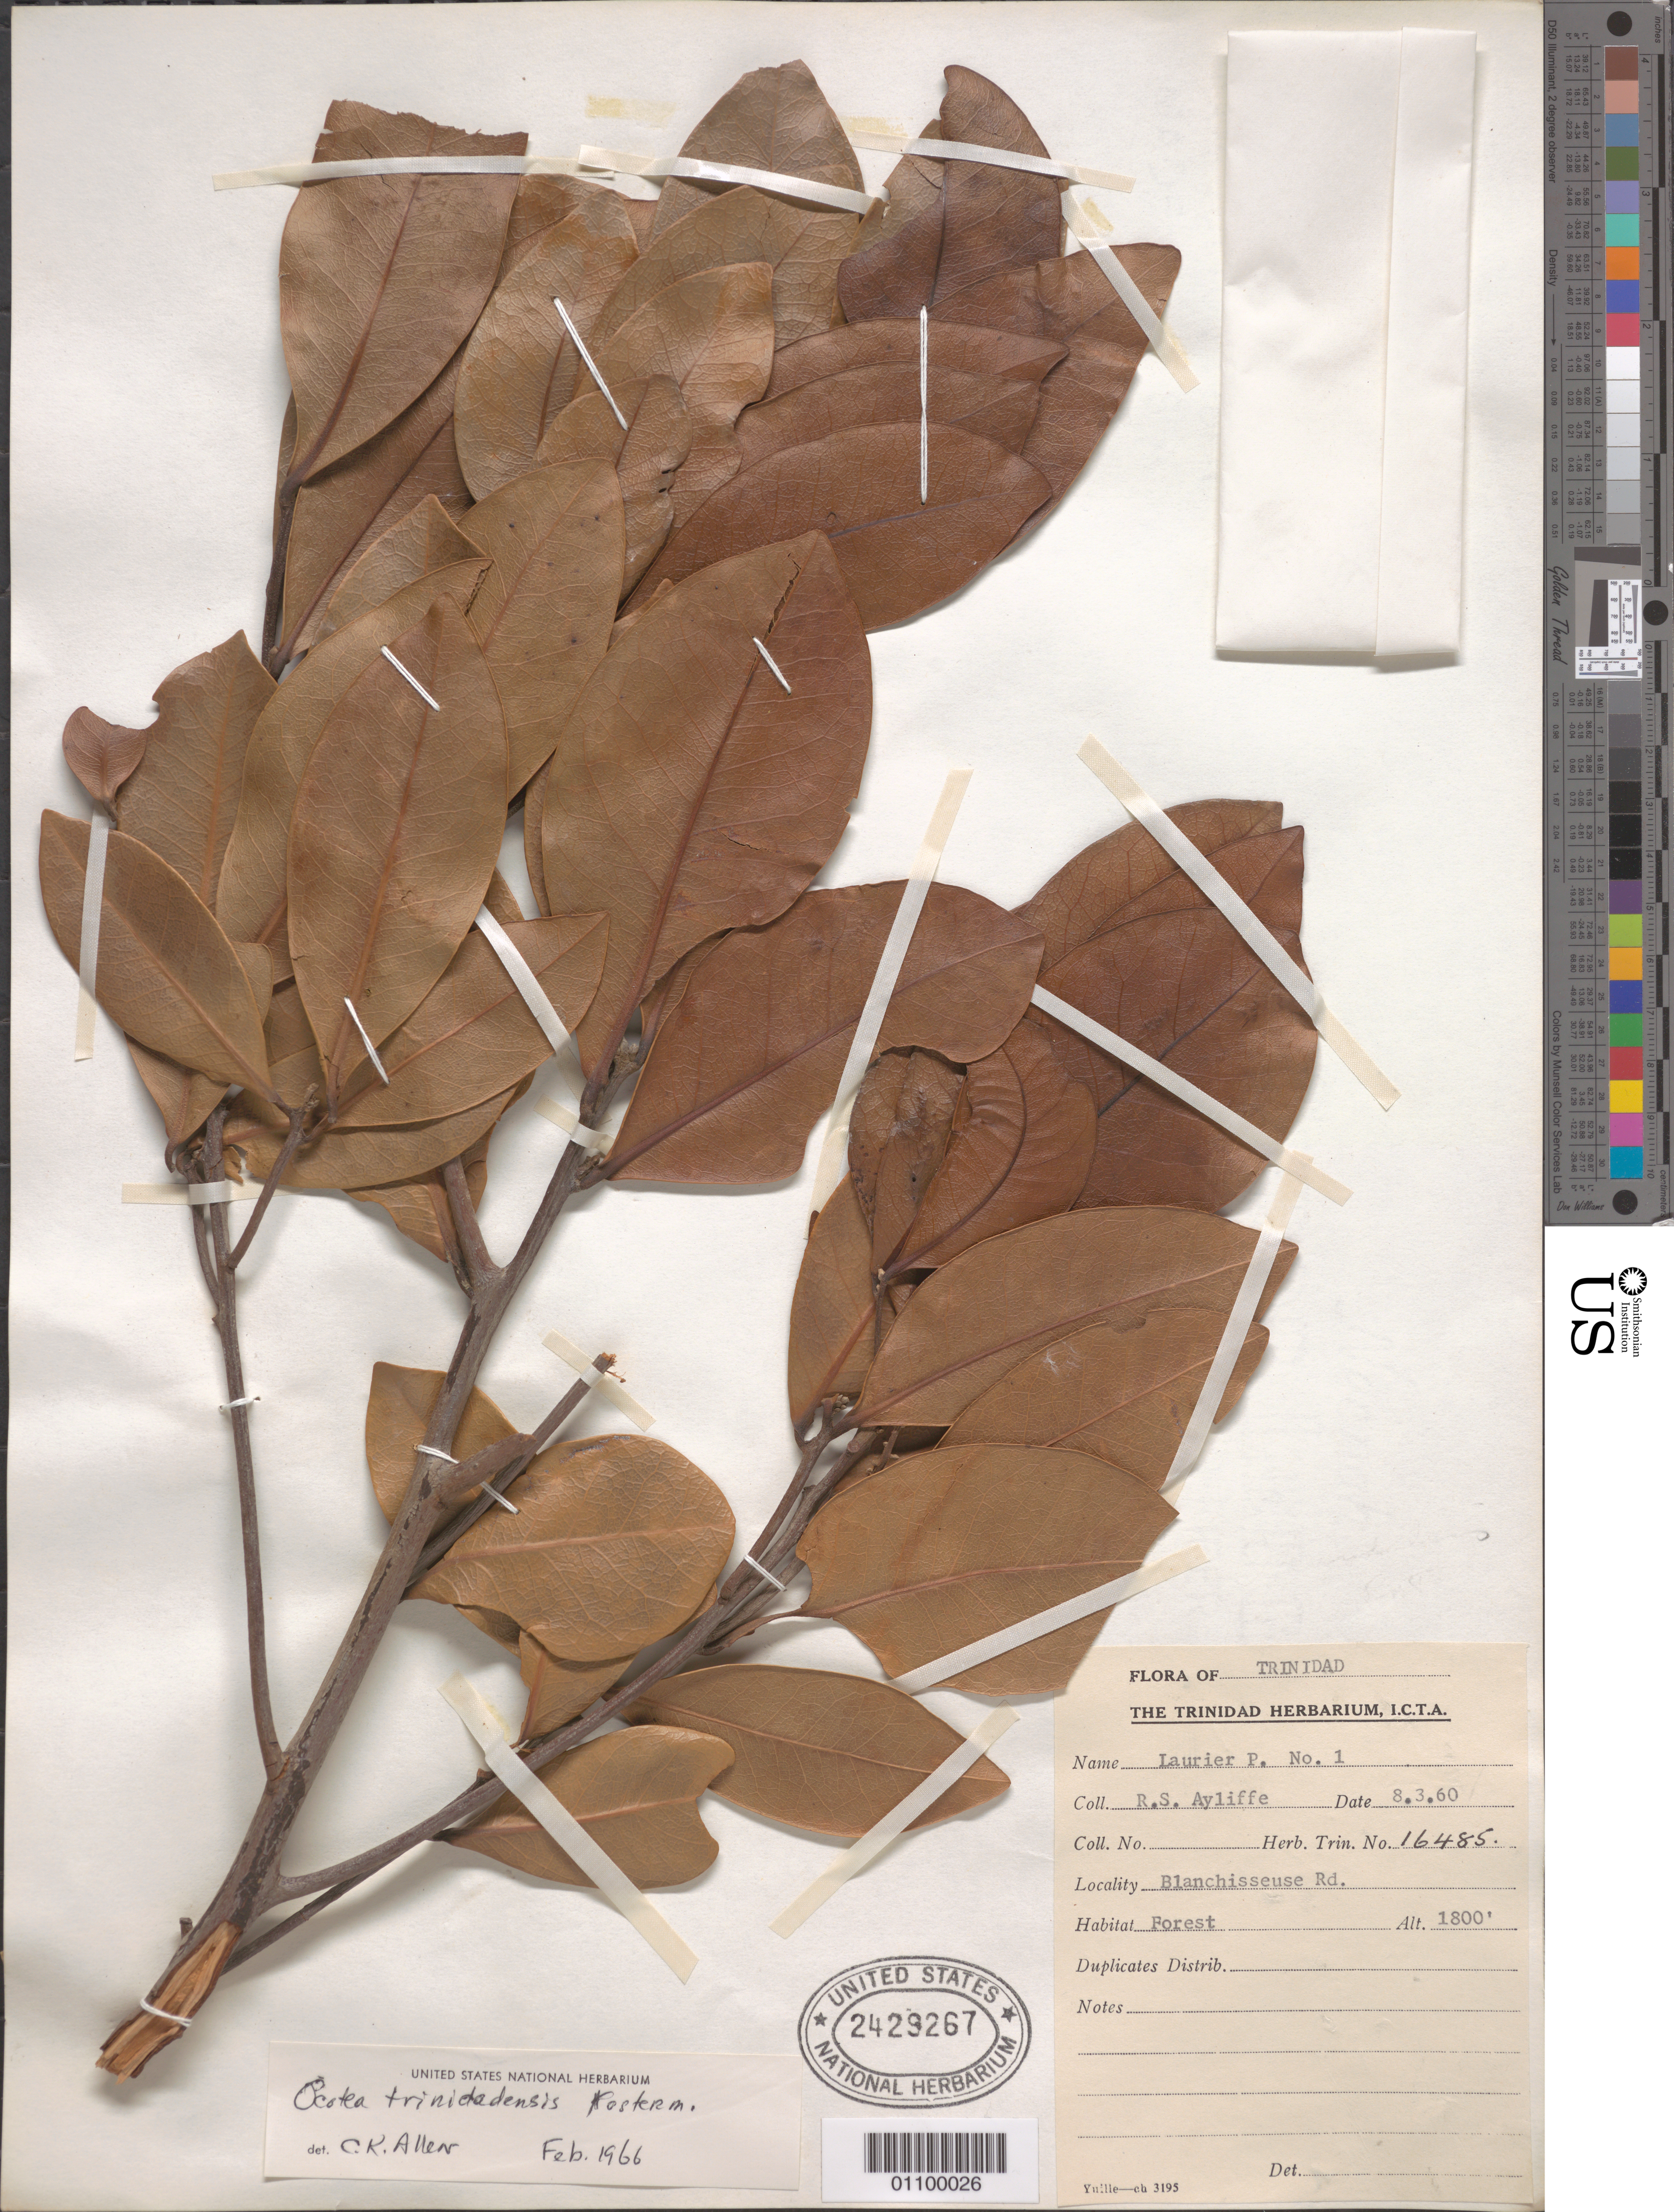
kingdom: Plantae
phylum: Tracheophyta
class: Magnoliopsida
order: Laurales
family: Lauraceae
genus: Ocotea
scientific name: Ocotea trinidadensis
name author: Kosterm.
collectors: R. Ayliffe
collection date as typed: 08 Mar 1960 or 03 Aug 1960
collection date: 1960-03-08 or 1960-08-03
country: Trinidad and Tobago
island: Trinidad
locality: Blanchisseuse Rd., Forest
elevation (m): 549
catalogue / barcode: US 2429267